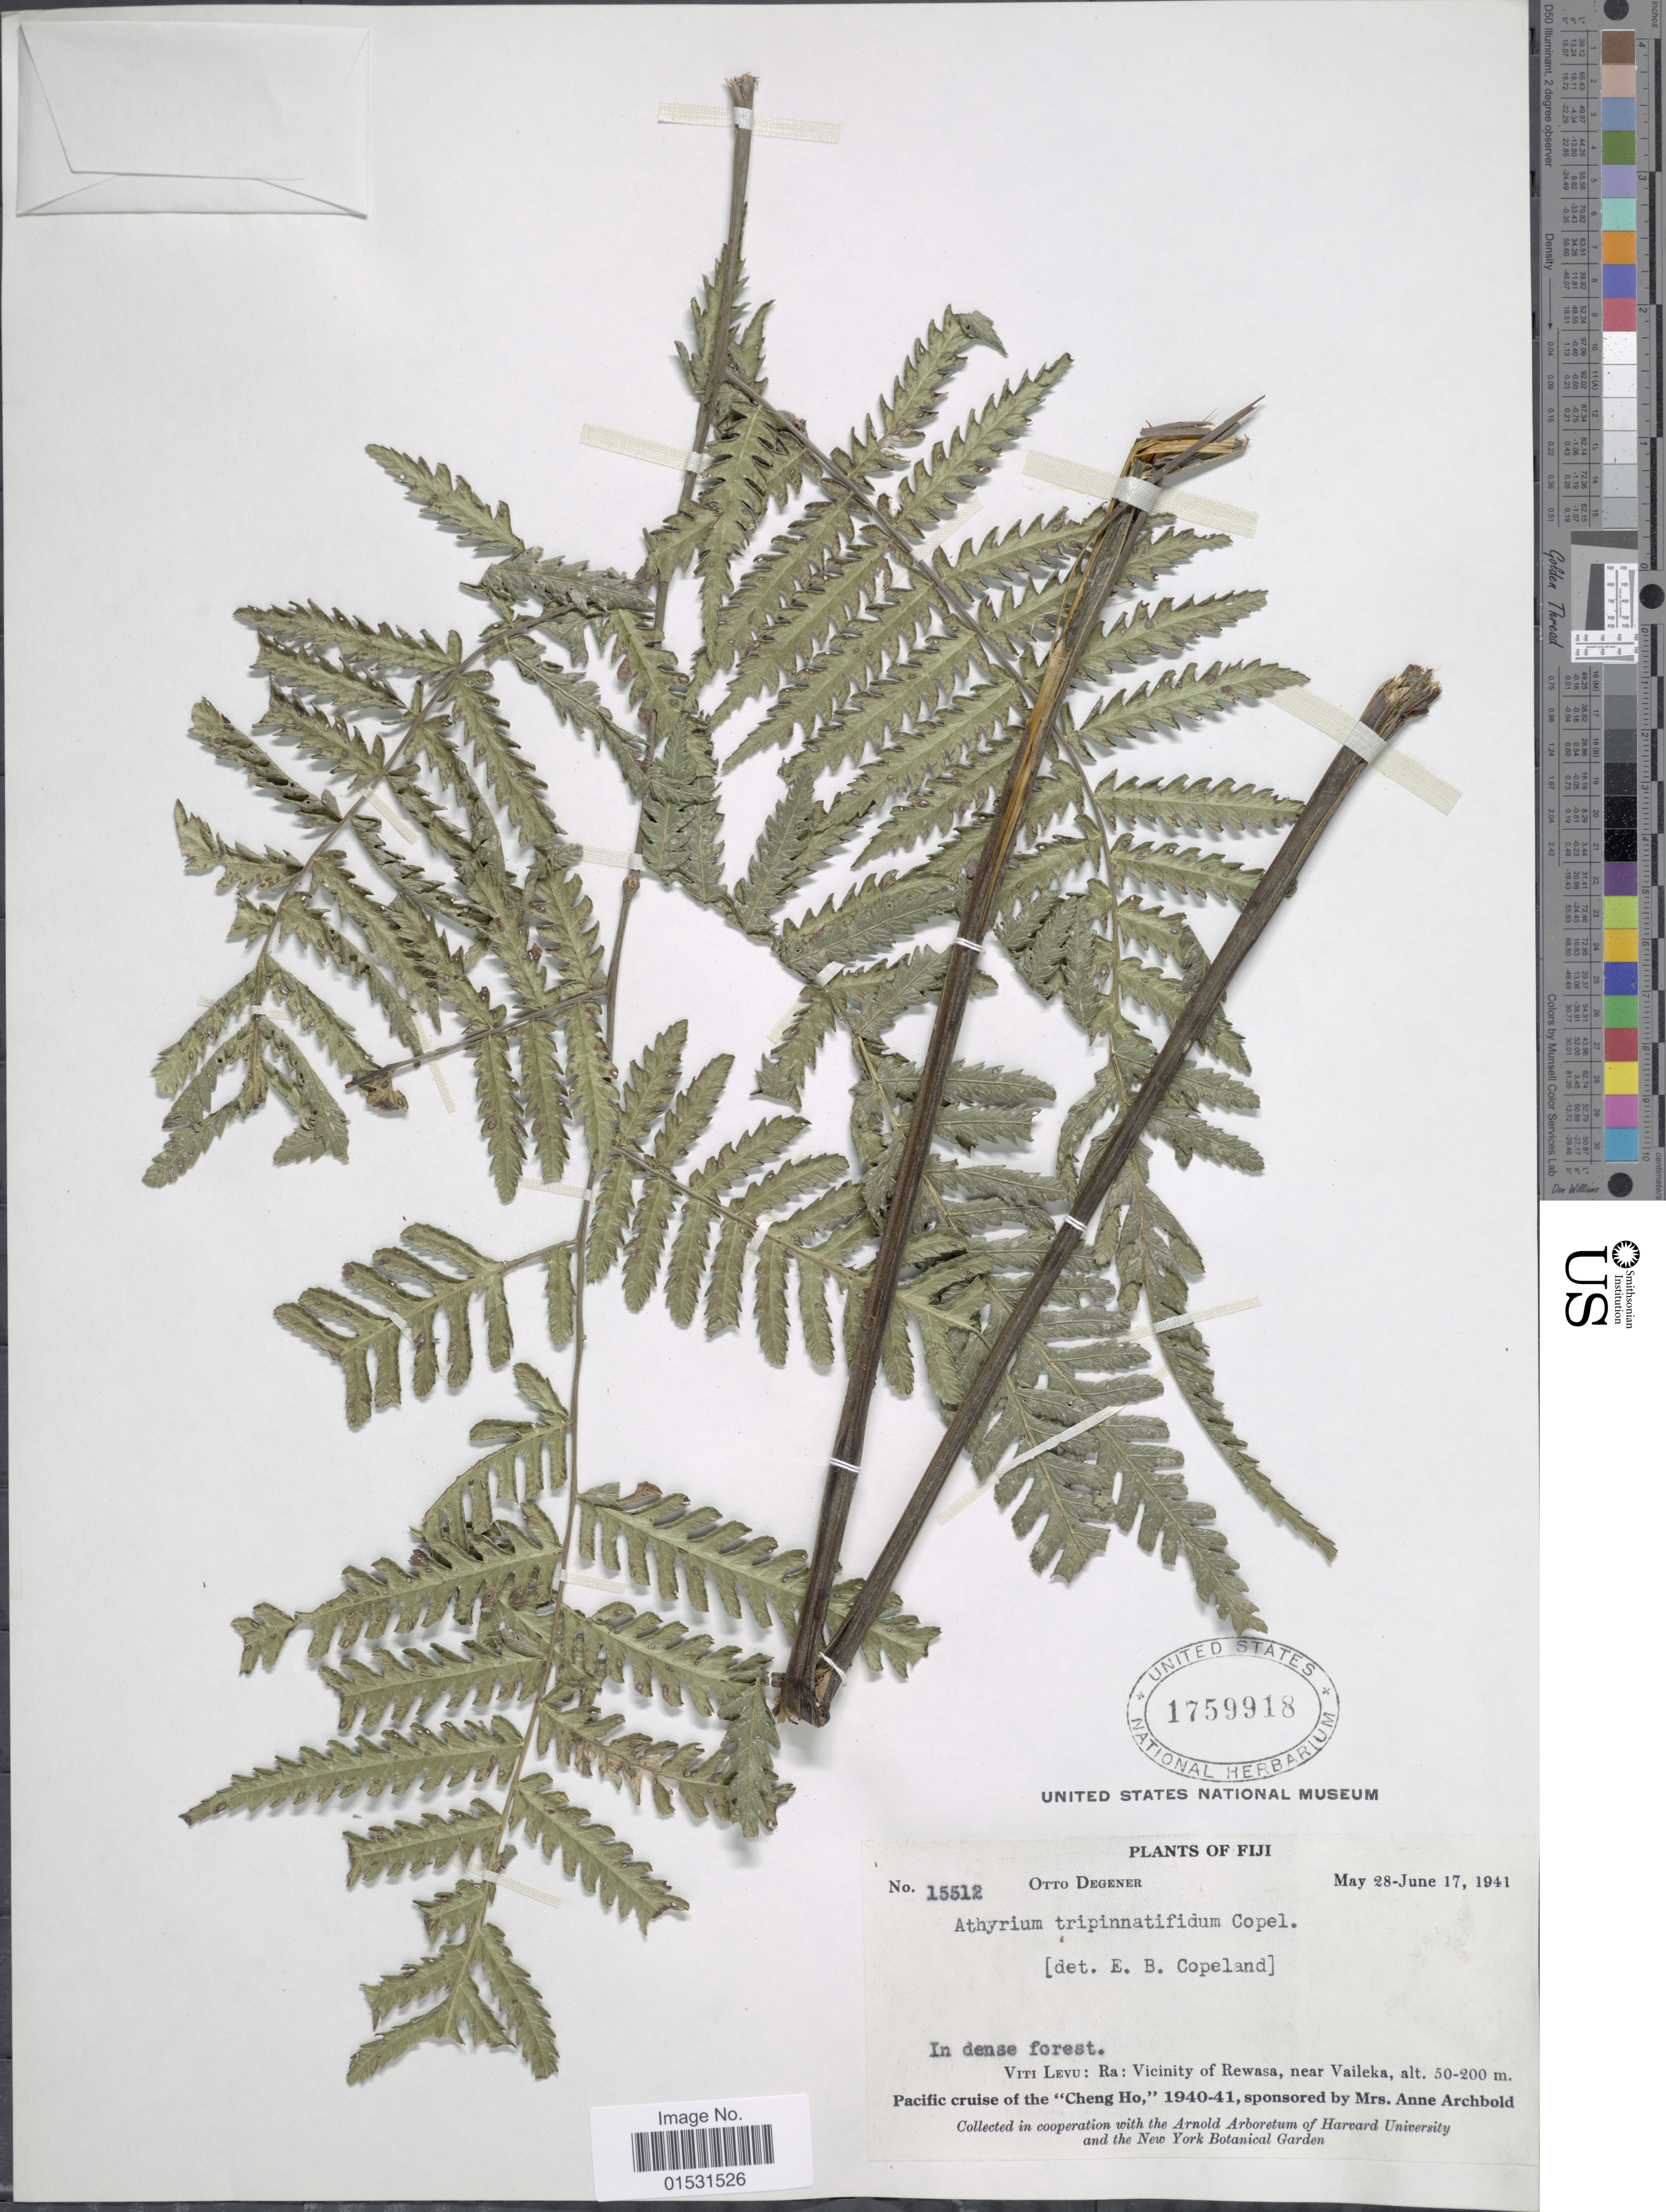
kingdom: Plantae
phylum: Tracheophyta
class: Polypodiopsida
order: Polypodiales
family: Athyriaceae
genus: Athyrium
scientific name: Athyrium tripinnatifidum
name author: Copel.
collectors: O. Degener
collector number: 15512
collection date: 1941-05-28/1941-06-17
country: Fiji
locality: Viti Levu: Ra: Vicinity of Rewasa, near Vaileka.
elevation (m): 50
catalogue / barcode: US 1759918